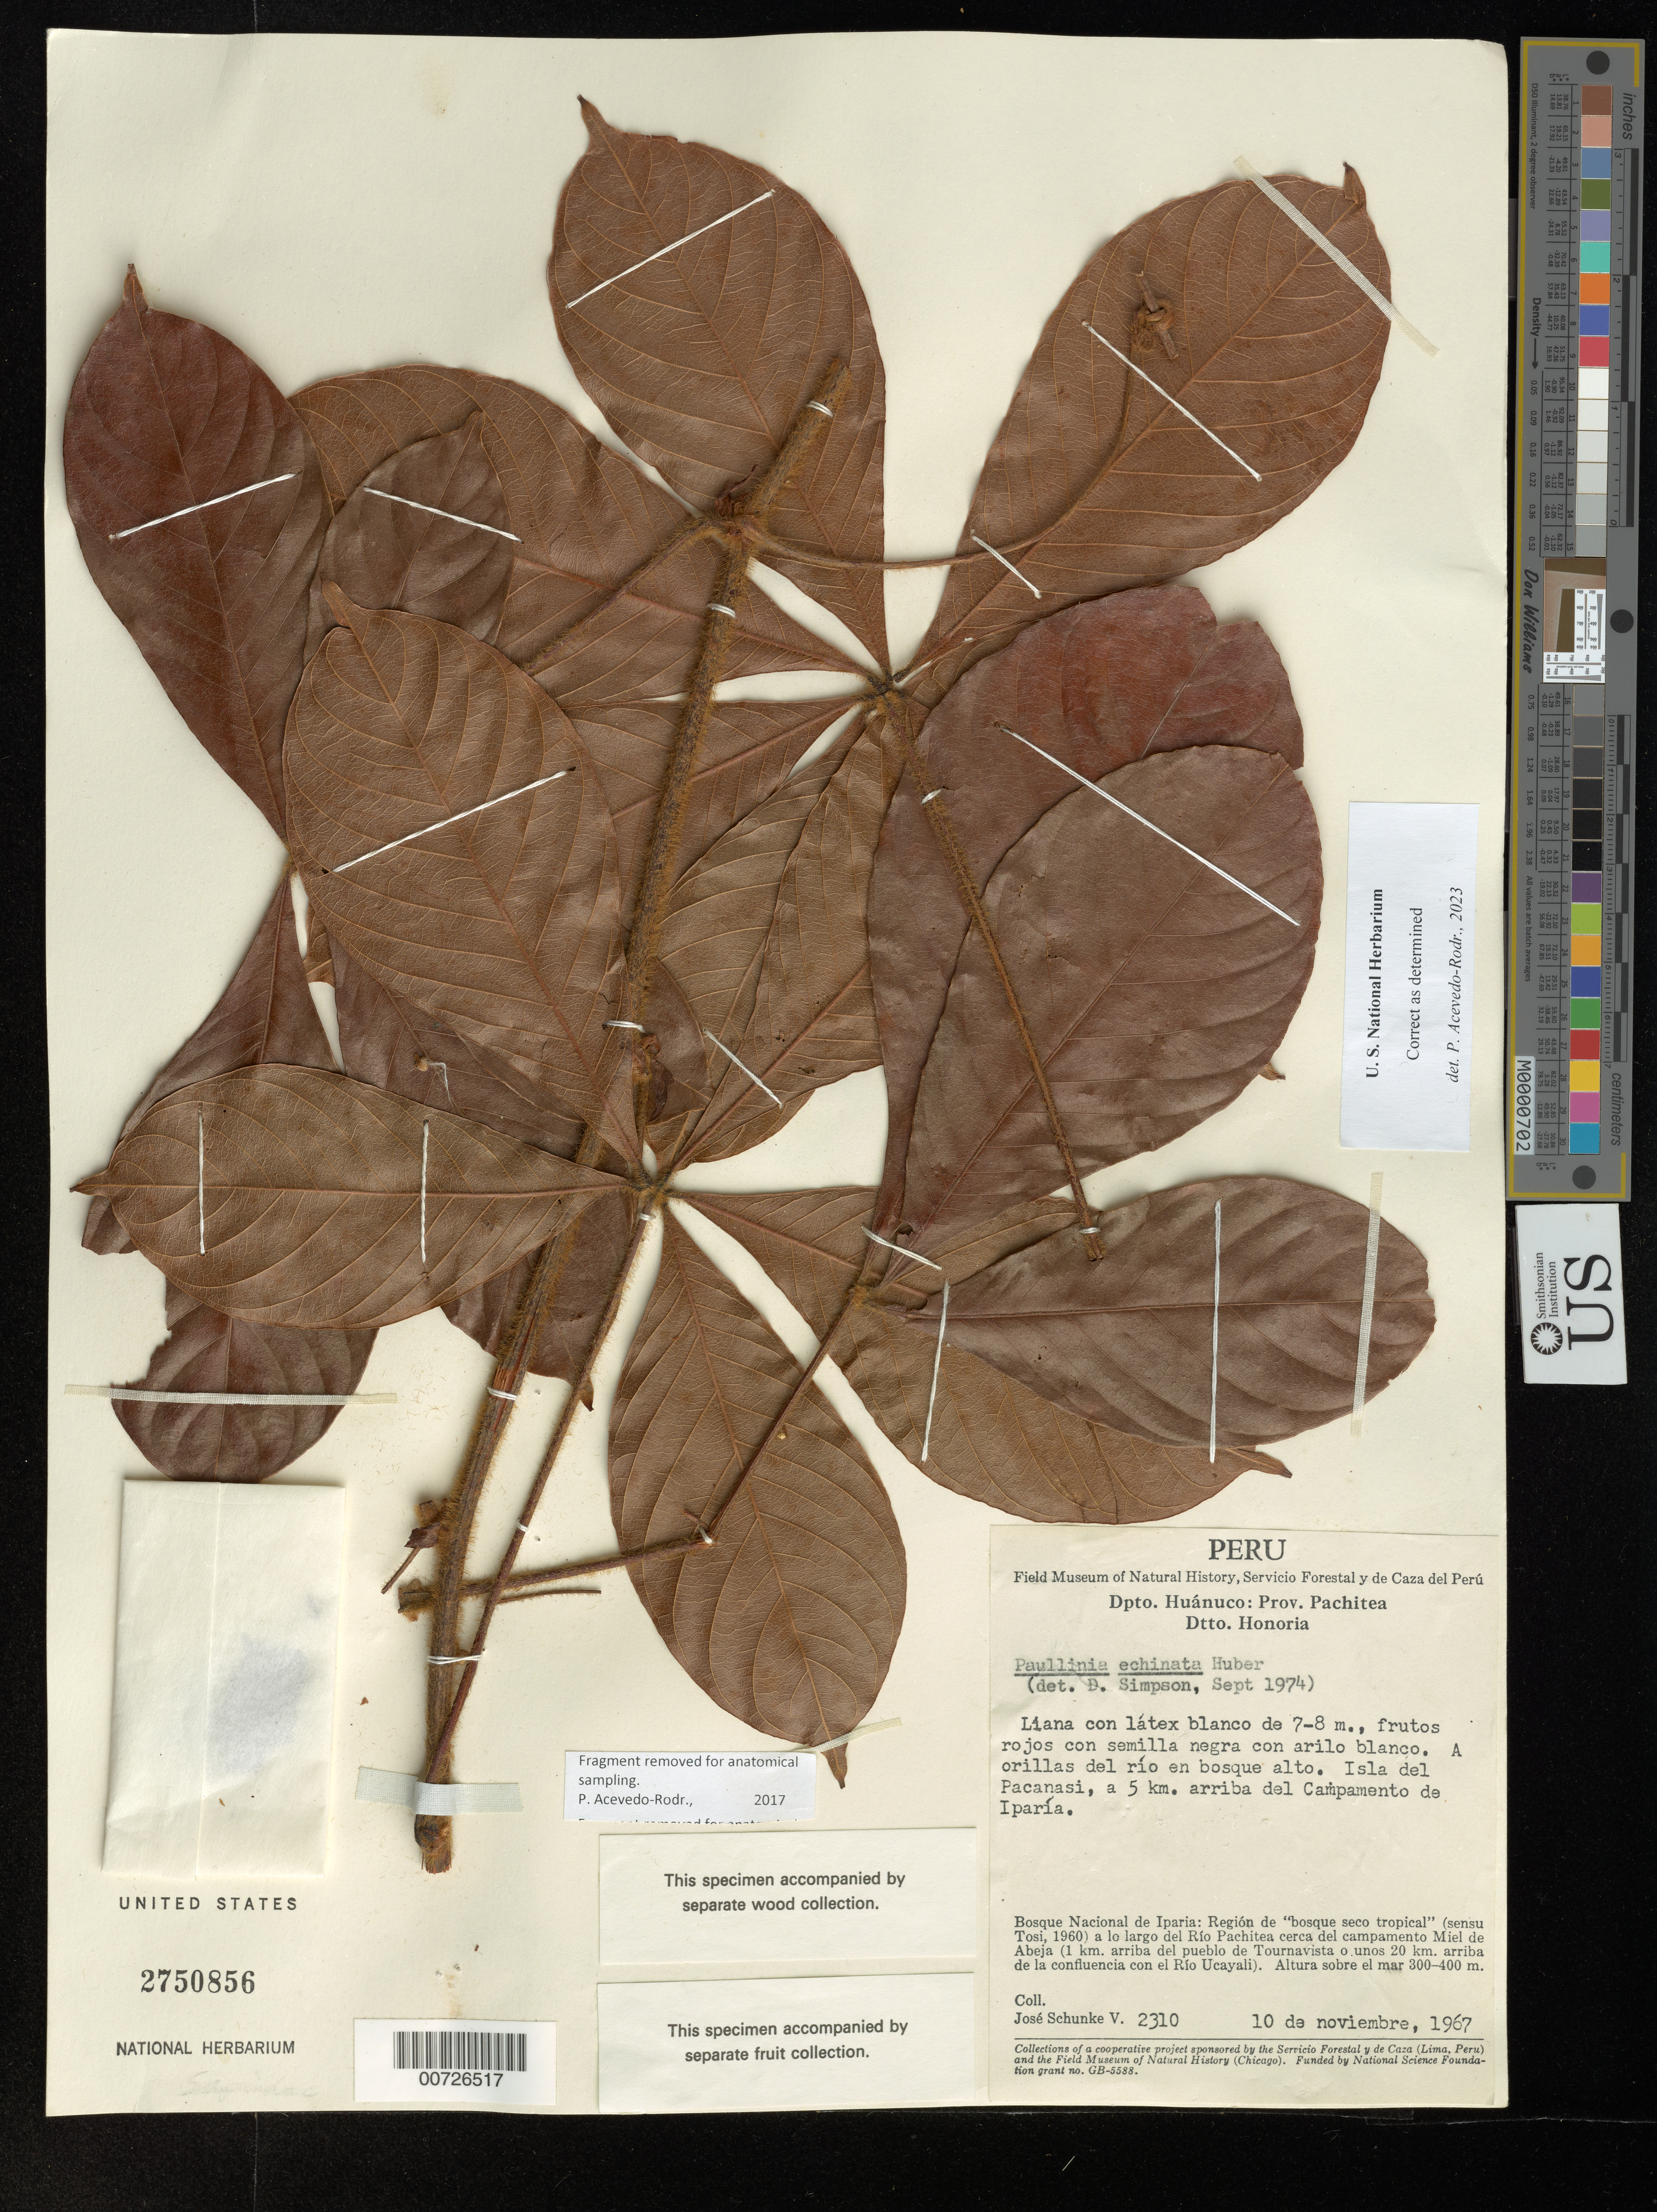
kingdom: Plantae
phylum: Tracheophyta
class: Magnoliopsida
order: Sapindales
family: Sapindaceae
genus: Paullinia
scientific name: Paullinia echinata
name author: Huber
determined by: Simpson, D.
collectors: J. Schunke Vigo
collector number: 2310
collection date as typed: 10 Nov 1967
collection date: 1967-11-10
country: Peru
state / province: Huánuco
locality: Prov. Pachitea, Dtto. Honoria. Bosque Nacional de Iparia. Isla del Pacanasi, a 5 km arriba del Campamento de Iparía.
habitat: A orillas del río en bosque alto.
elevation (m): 300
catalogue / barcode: US 2750856